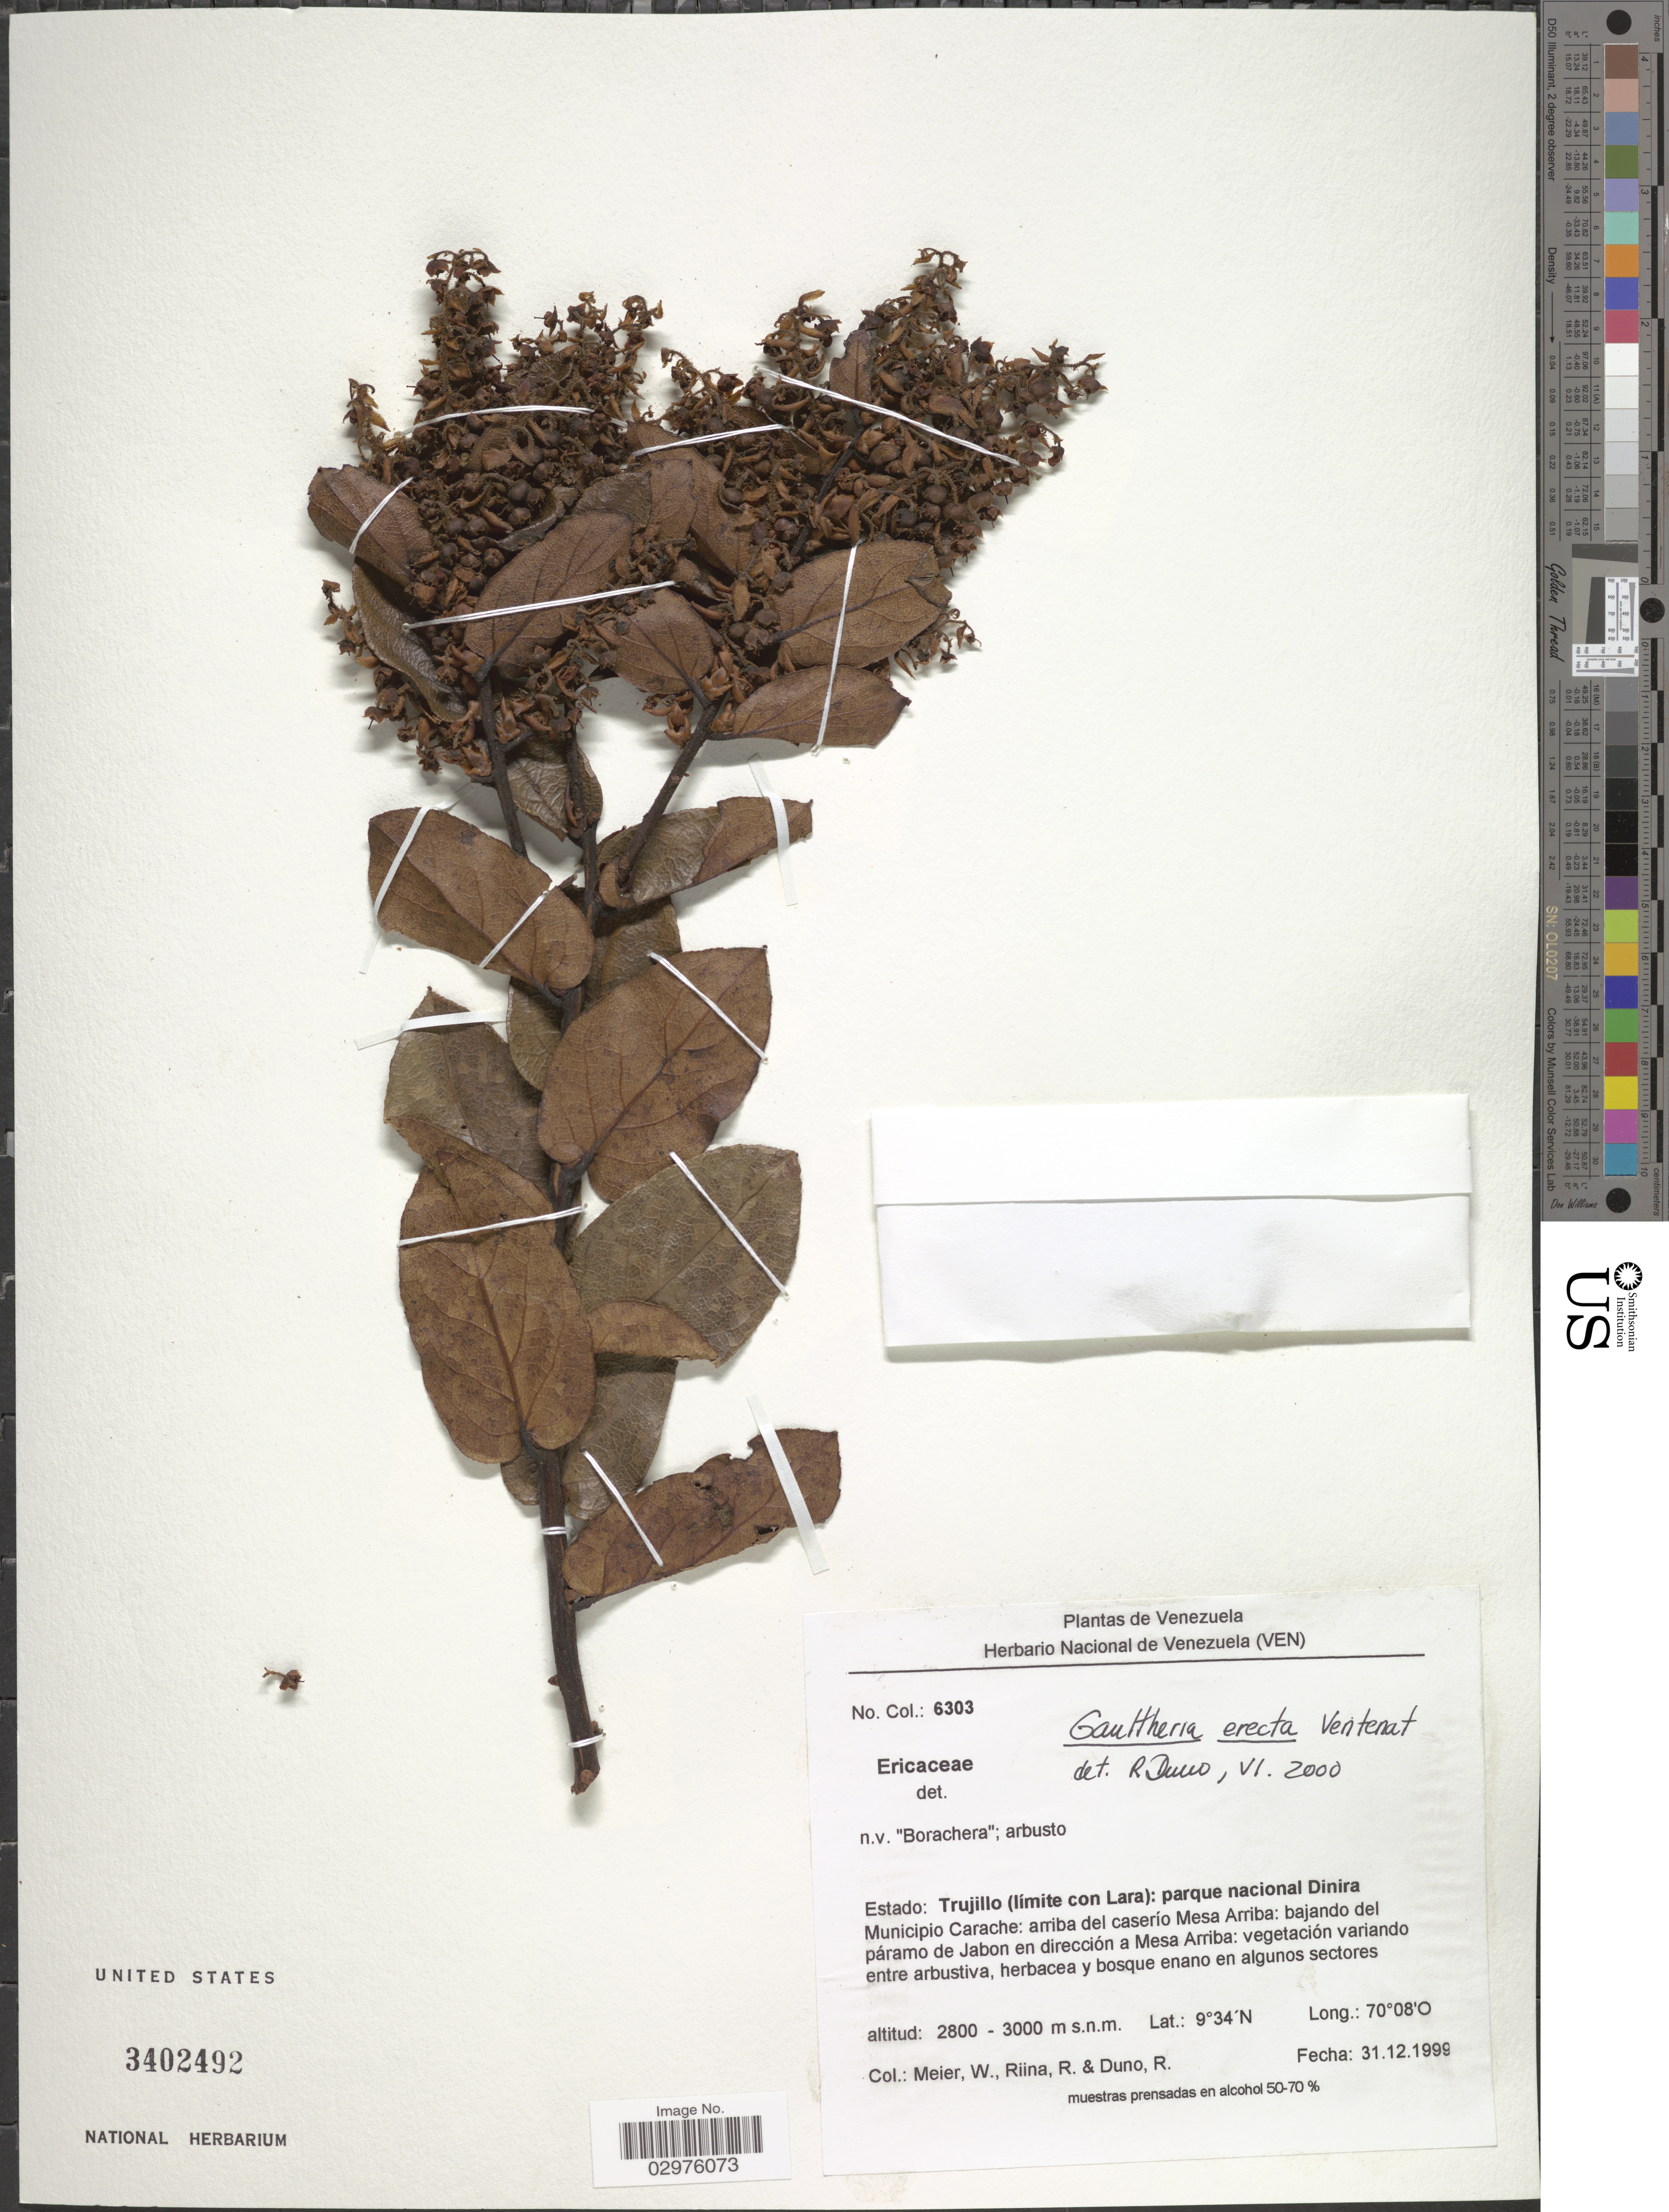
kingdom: Plantae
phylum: Tracheophyta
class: Magnoliopsida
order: Ericales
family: Ericaceae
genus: Gaultheria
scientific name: Gaultheria erecta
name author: Vent.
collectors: W. Meier, R. Riina & R. Duno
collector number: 6303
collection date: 1999-12-31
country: Venezuela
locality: Estado: Trujillo (límite con Lara): parque nacional Dinira. Municipio Carache: arriba del caserío Mesa Arriba: bajando del páramo de Jabon en dirección a Mesa Arriba.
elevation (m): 2800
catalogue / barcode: US 3402492